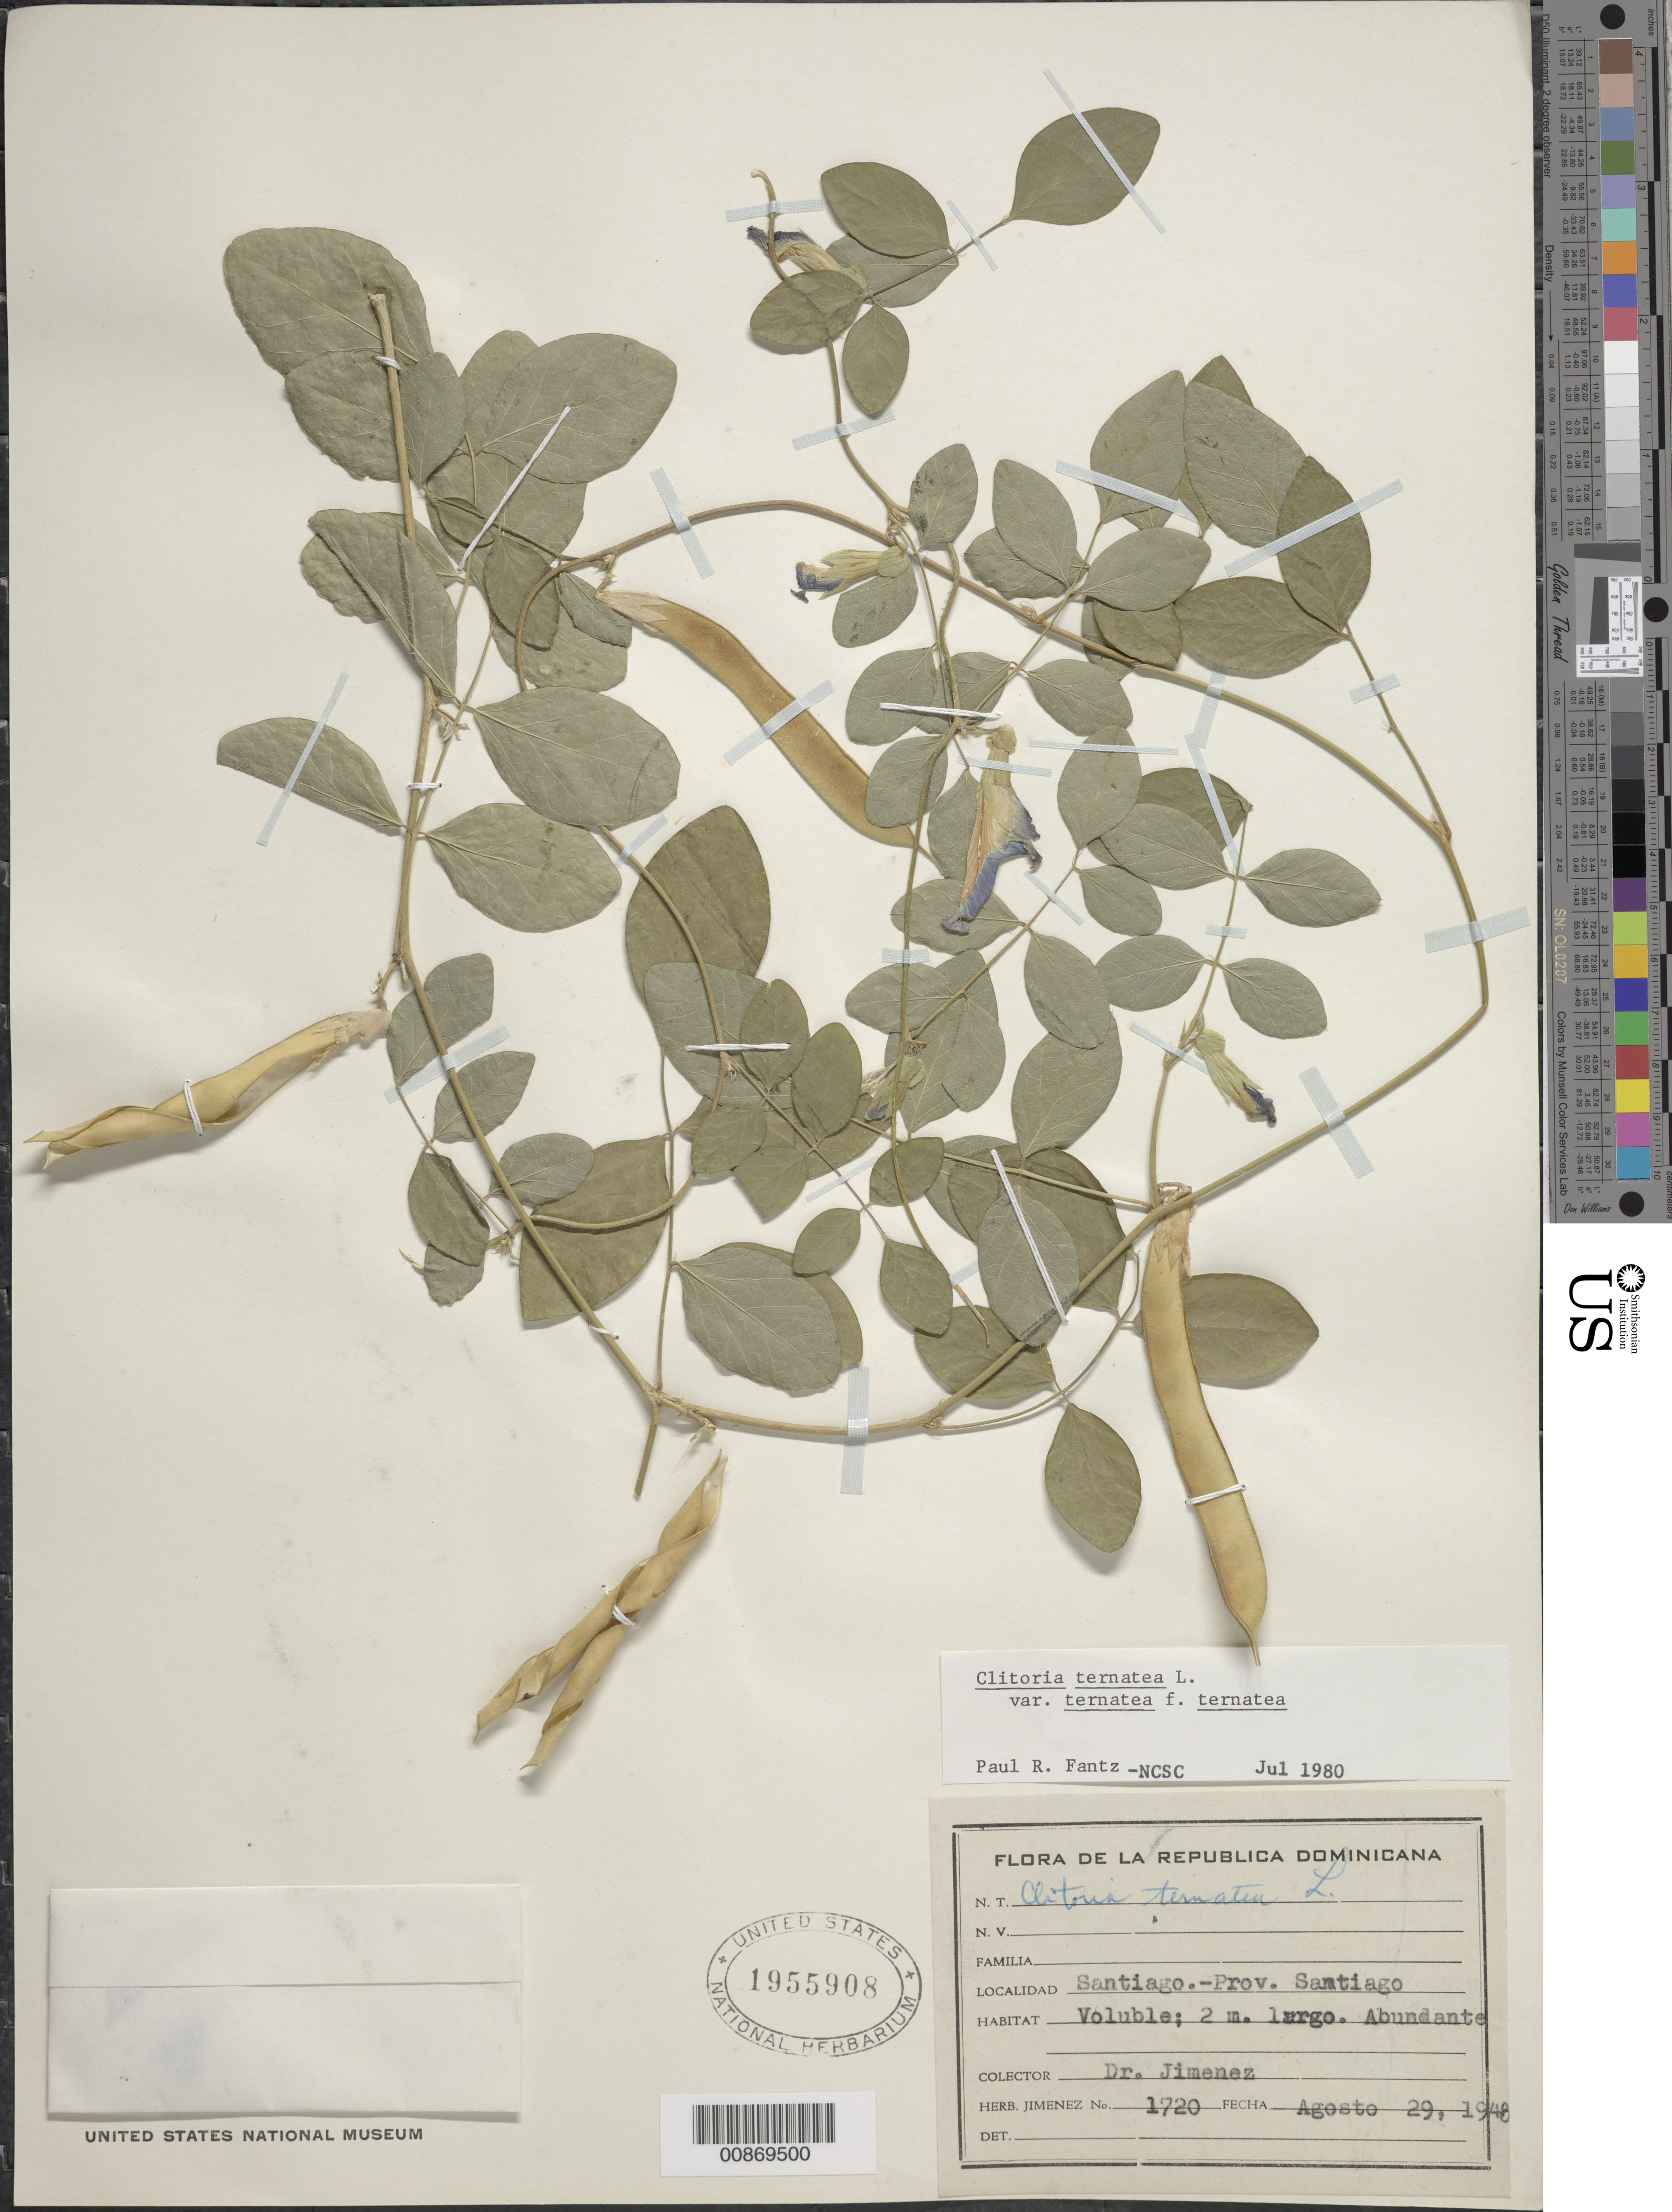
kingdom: Plantae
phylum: Tracheophyta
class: Magnoliopsida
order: Fabales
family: Fabaceae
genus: Clitoria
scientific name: Clitoria ternatea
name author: L.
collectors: J. J. Jiménez Almonte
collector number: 1720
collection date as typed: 29 Aug 1948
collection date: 1948-08-29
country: Dominican Republic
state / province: Santiago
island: Hispaniola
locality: Santiago.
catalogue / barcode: US 1955908